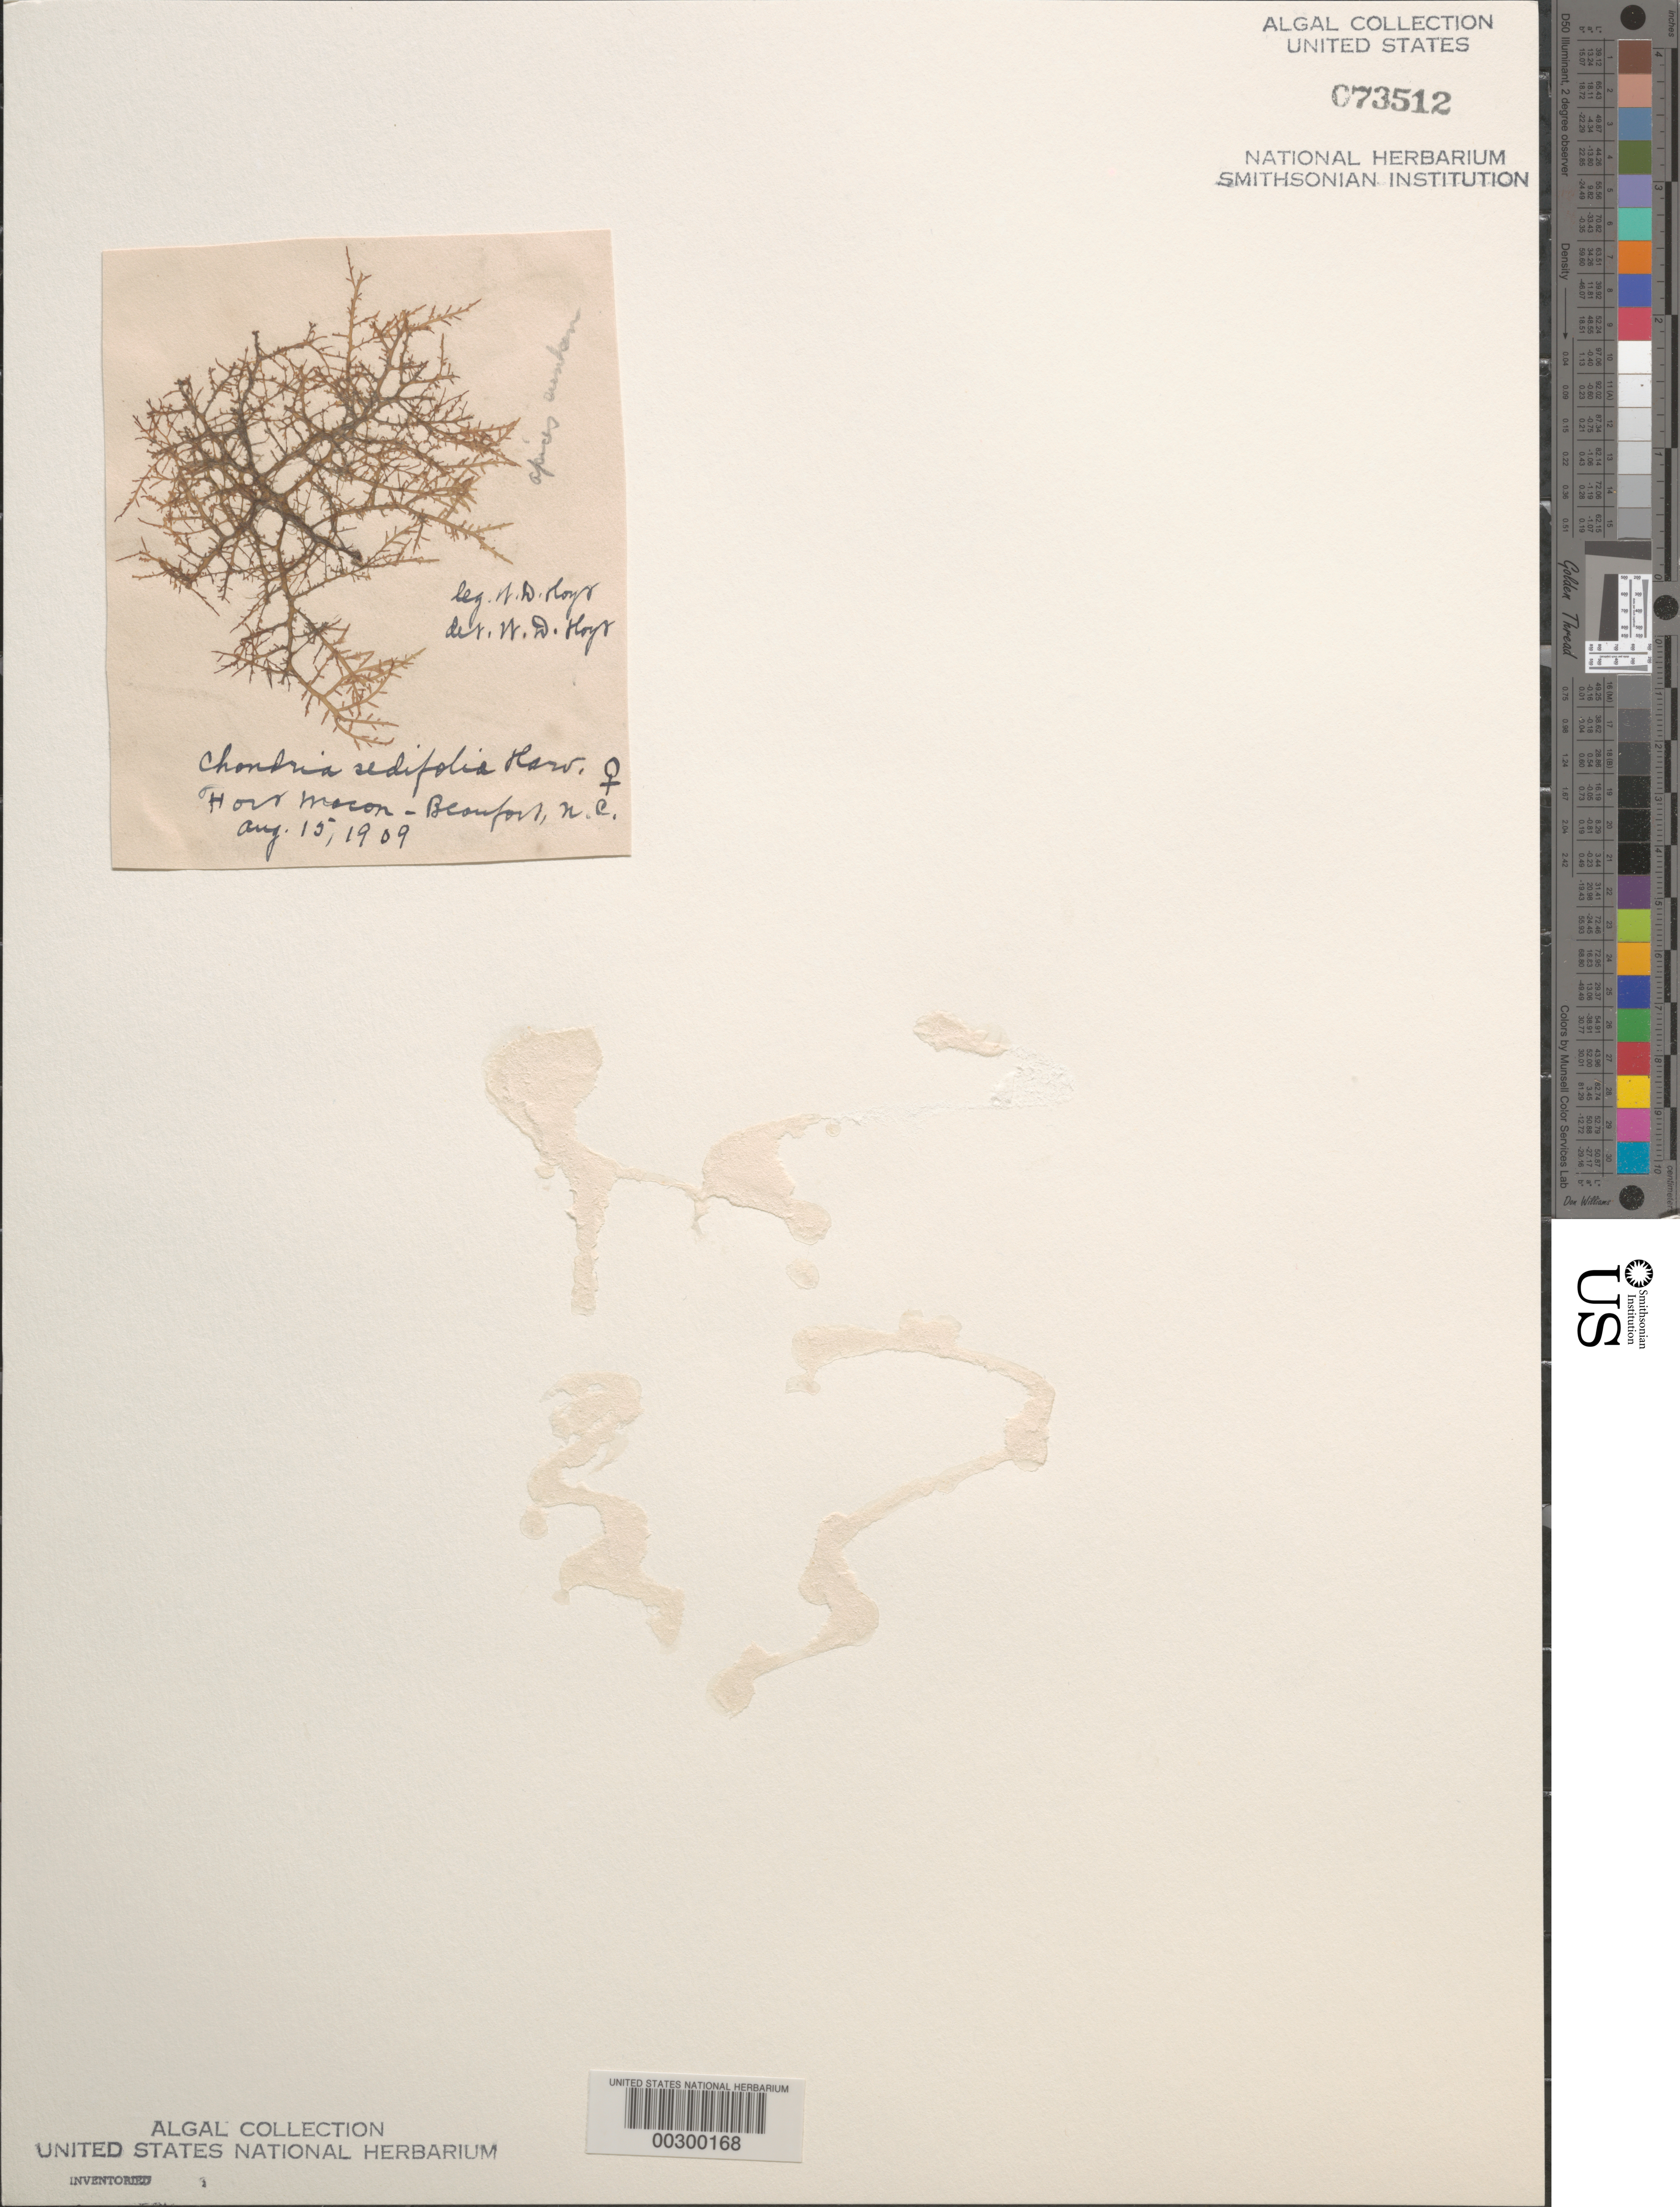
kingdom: Plantae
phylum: Rhodophyta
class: Florideophyceae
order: Ceramiales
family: Rhodomelaceae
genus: Chondria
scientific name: Chondria sedifolia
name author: Harv.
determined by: Hoyt, W. D.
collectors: W. D. Hoyt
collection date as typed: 15 Aug 1909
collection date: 1909-08-15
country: United States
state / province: North Carolina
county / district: Carteret County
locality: Beaufort, Fort Macon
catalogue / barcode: US 73512